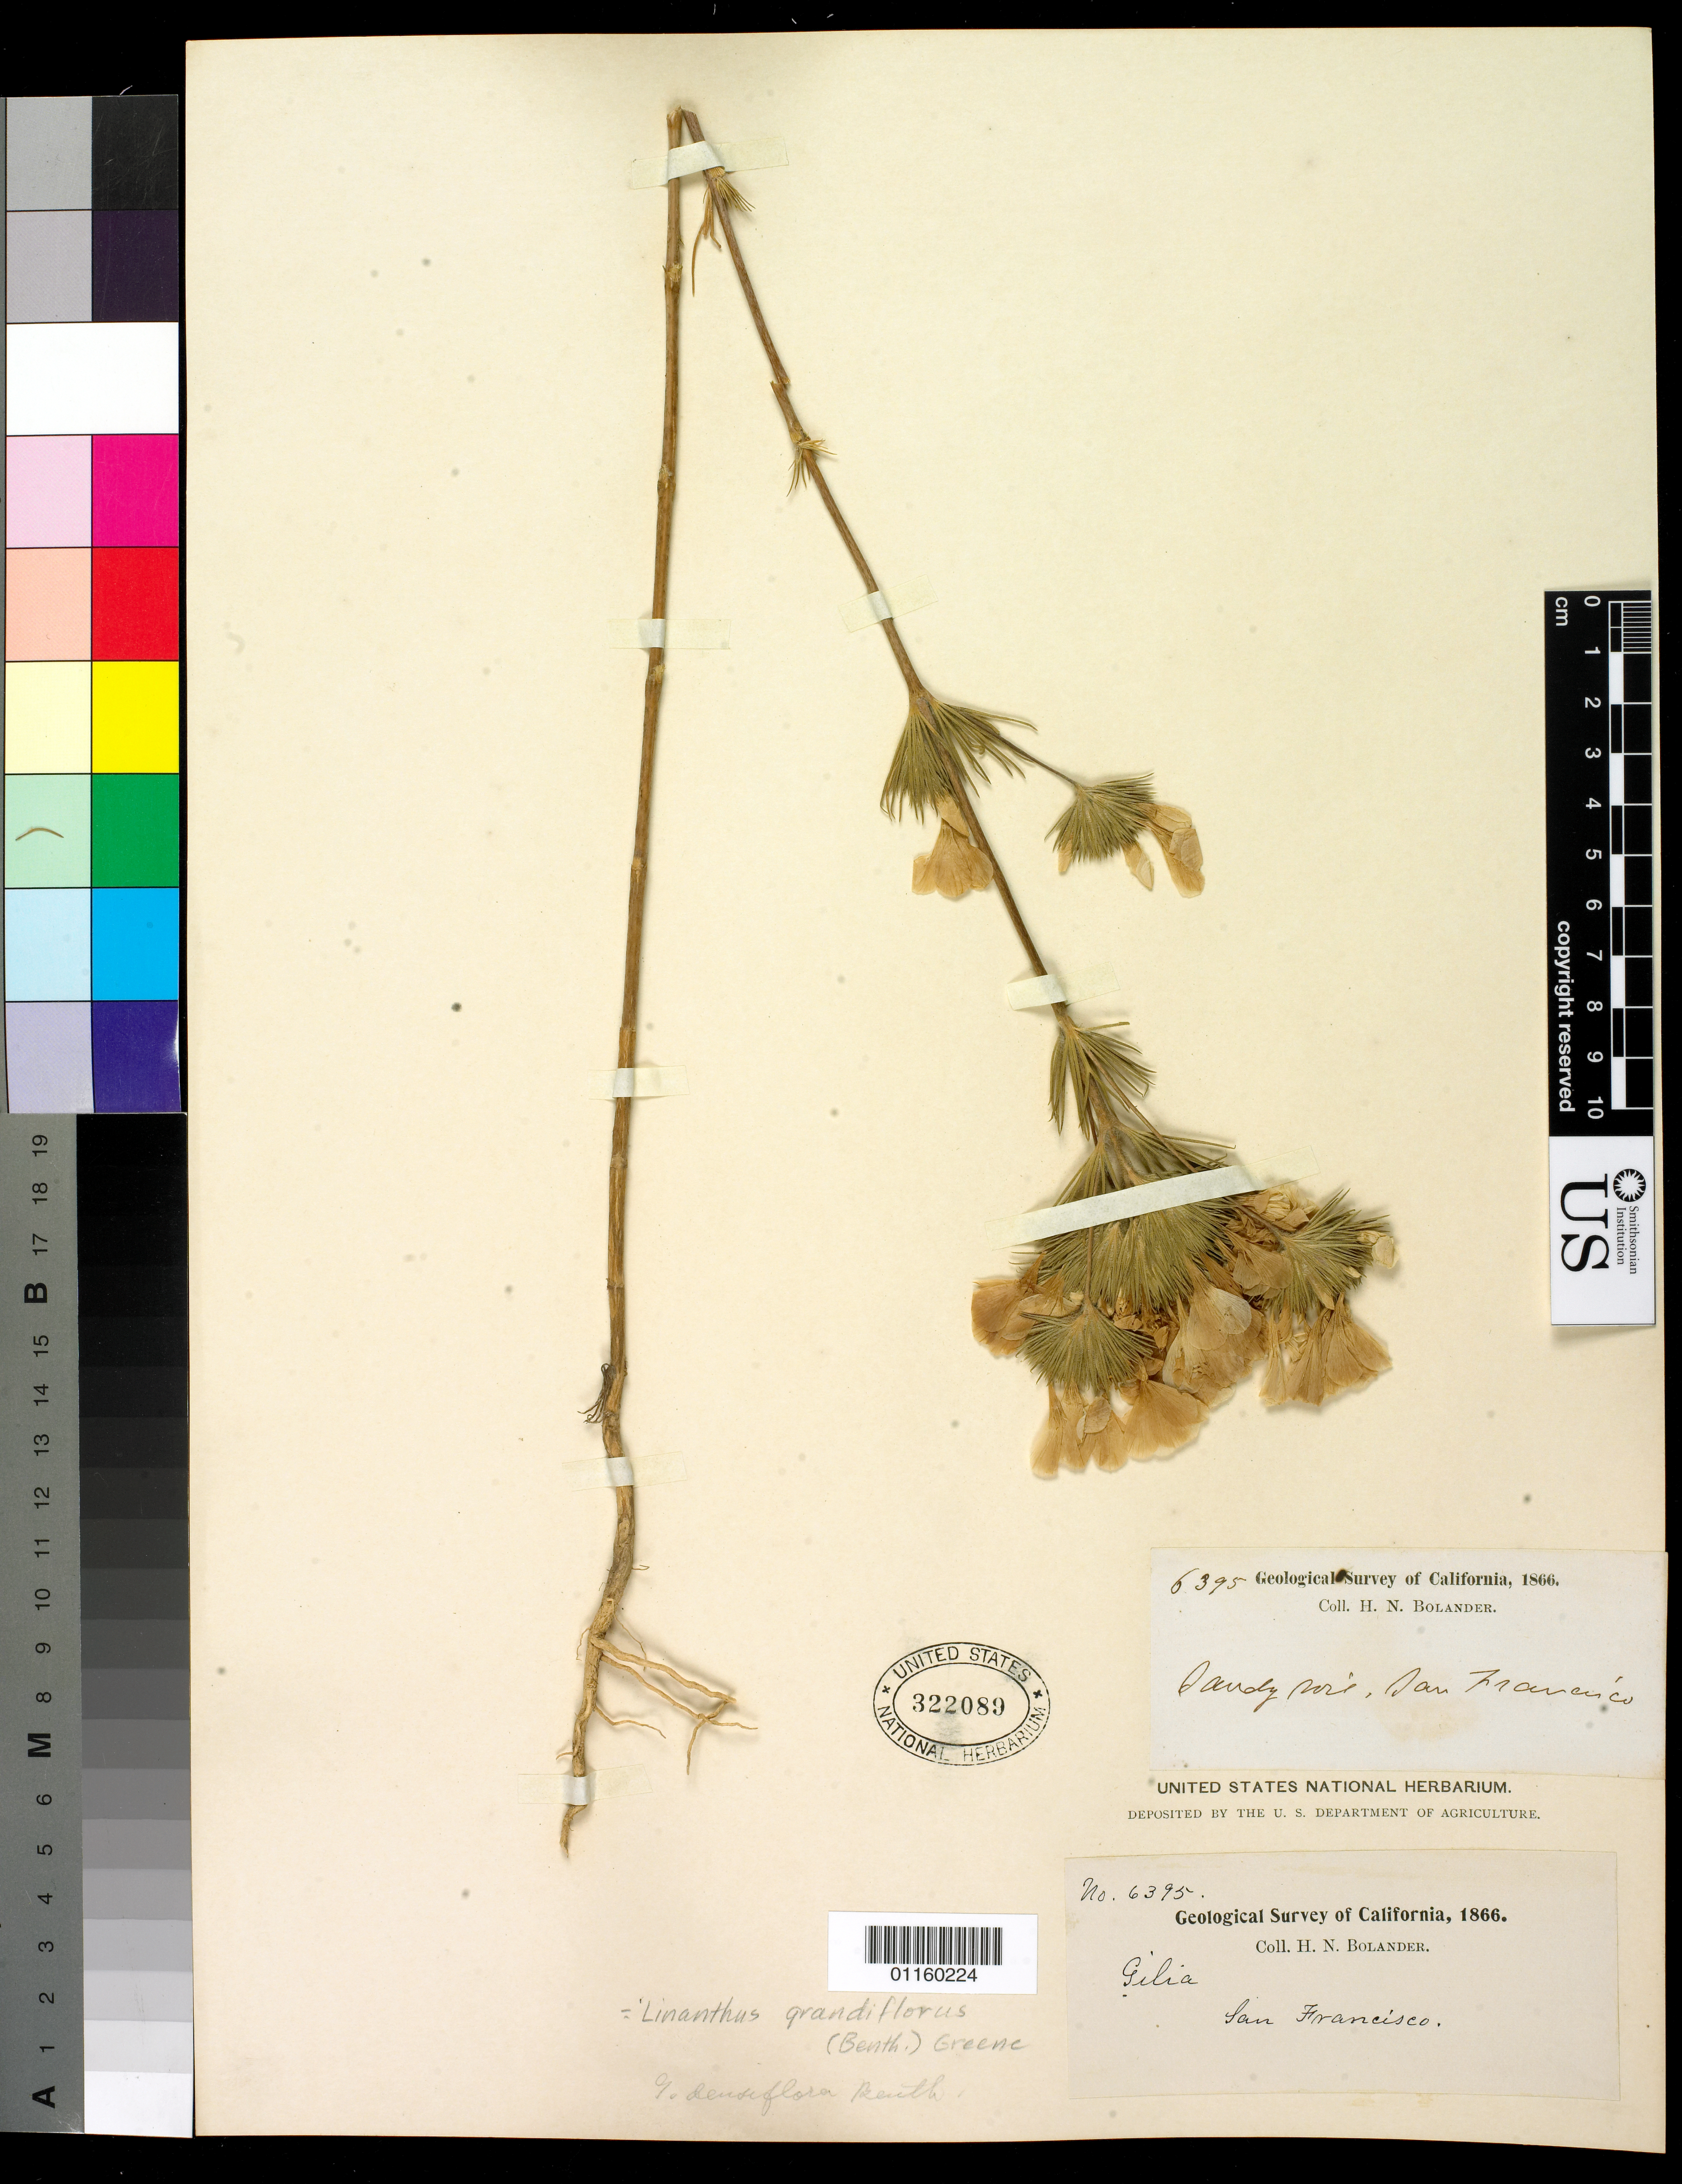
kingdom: Plantae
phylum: Tracheophyta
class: Magnoliopsida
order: Ericales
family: Polemoniaceae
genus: Leptosiphon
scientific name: Leptosiphon grandiflorus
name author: Benth.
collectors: H. Bolander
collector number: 6395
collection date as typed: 1866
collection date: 1866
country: United States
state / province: California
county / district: San Francisco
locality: San Francisco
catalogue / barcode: US 322089